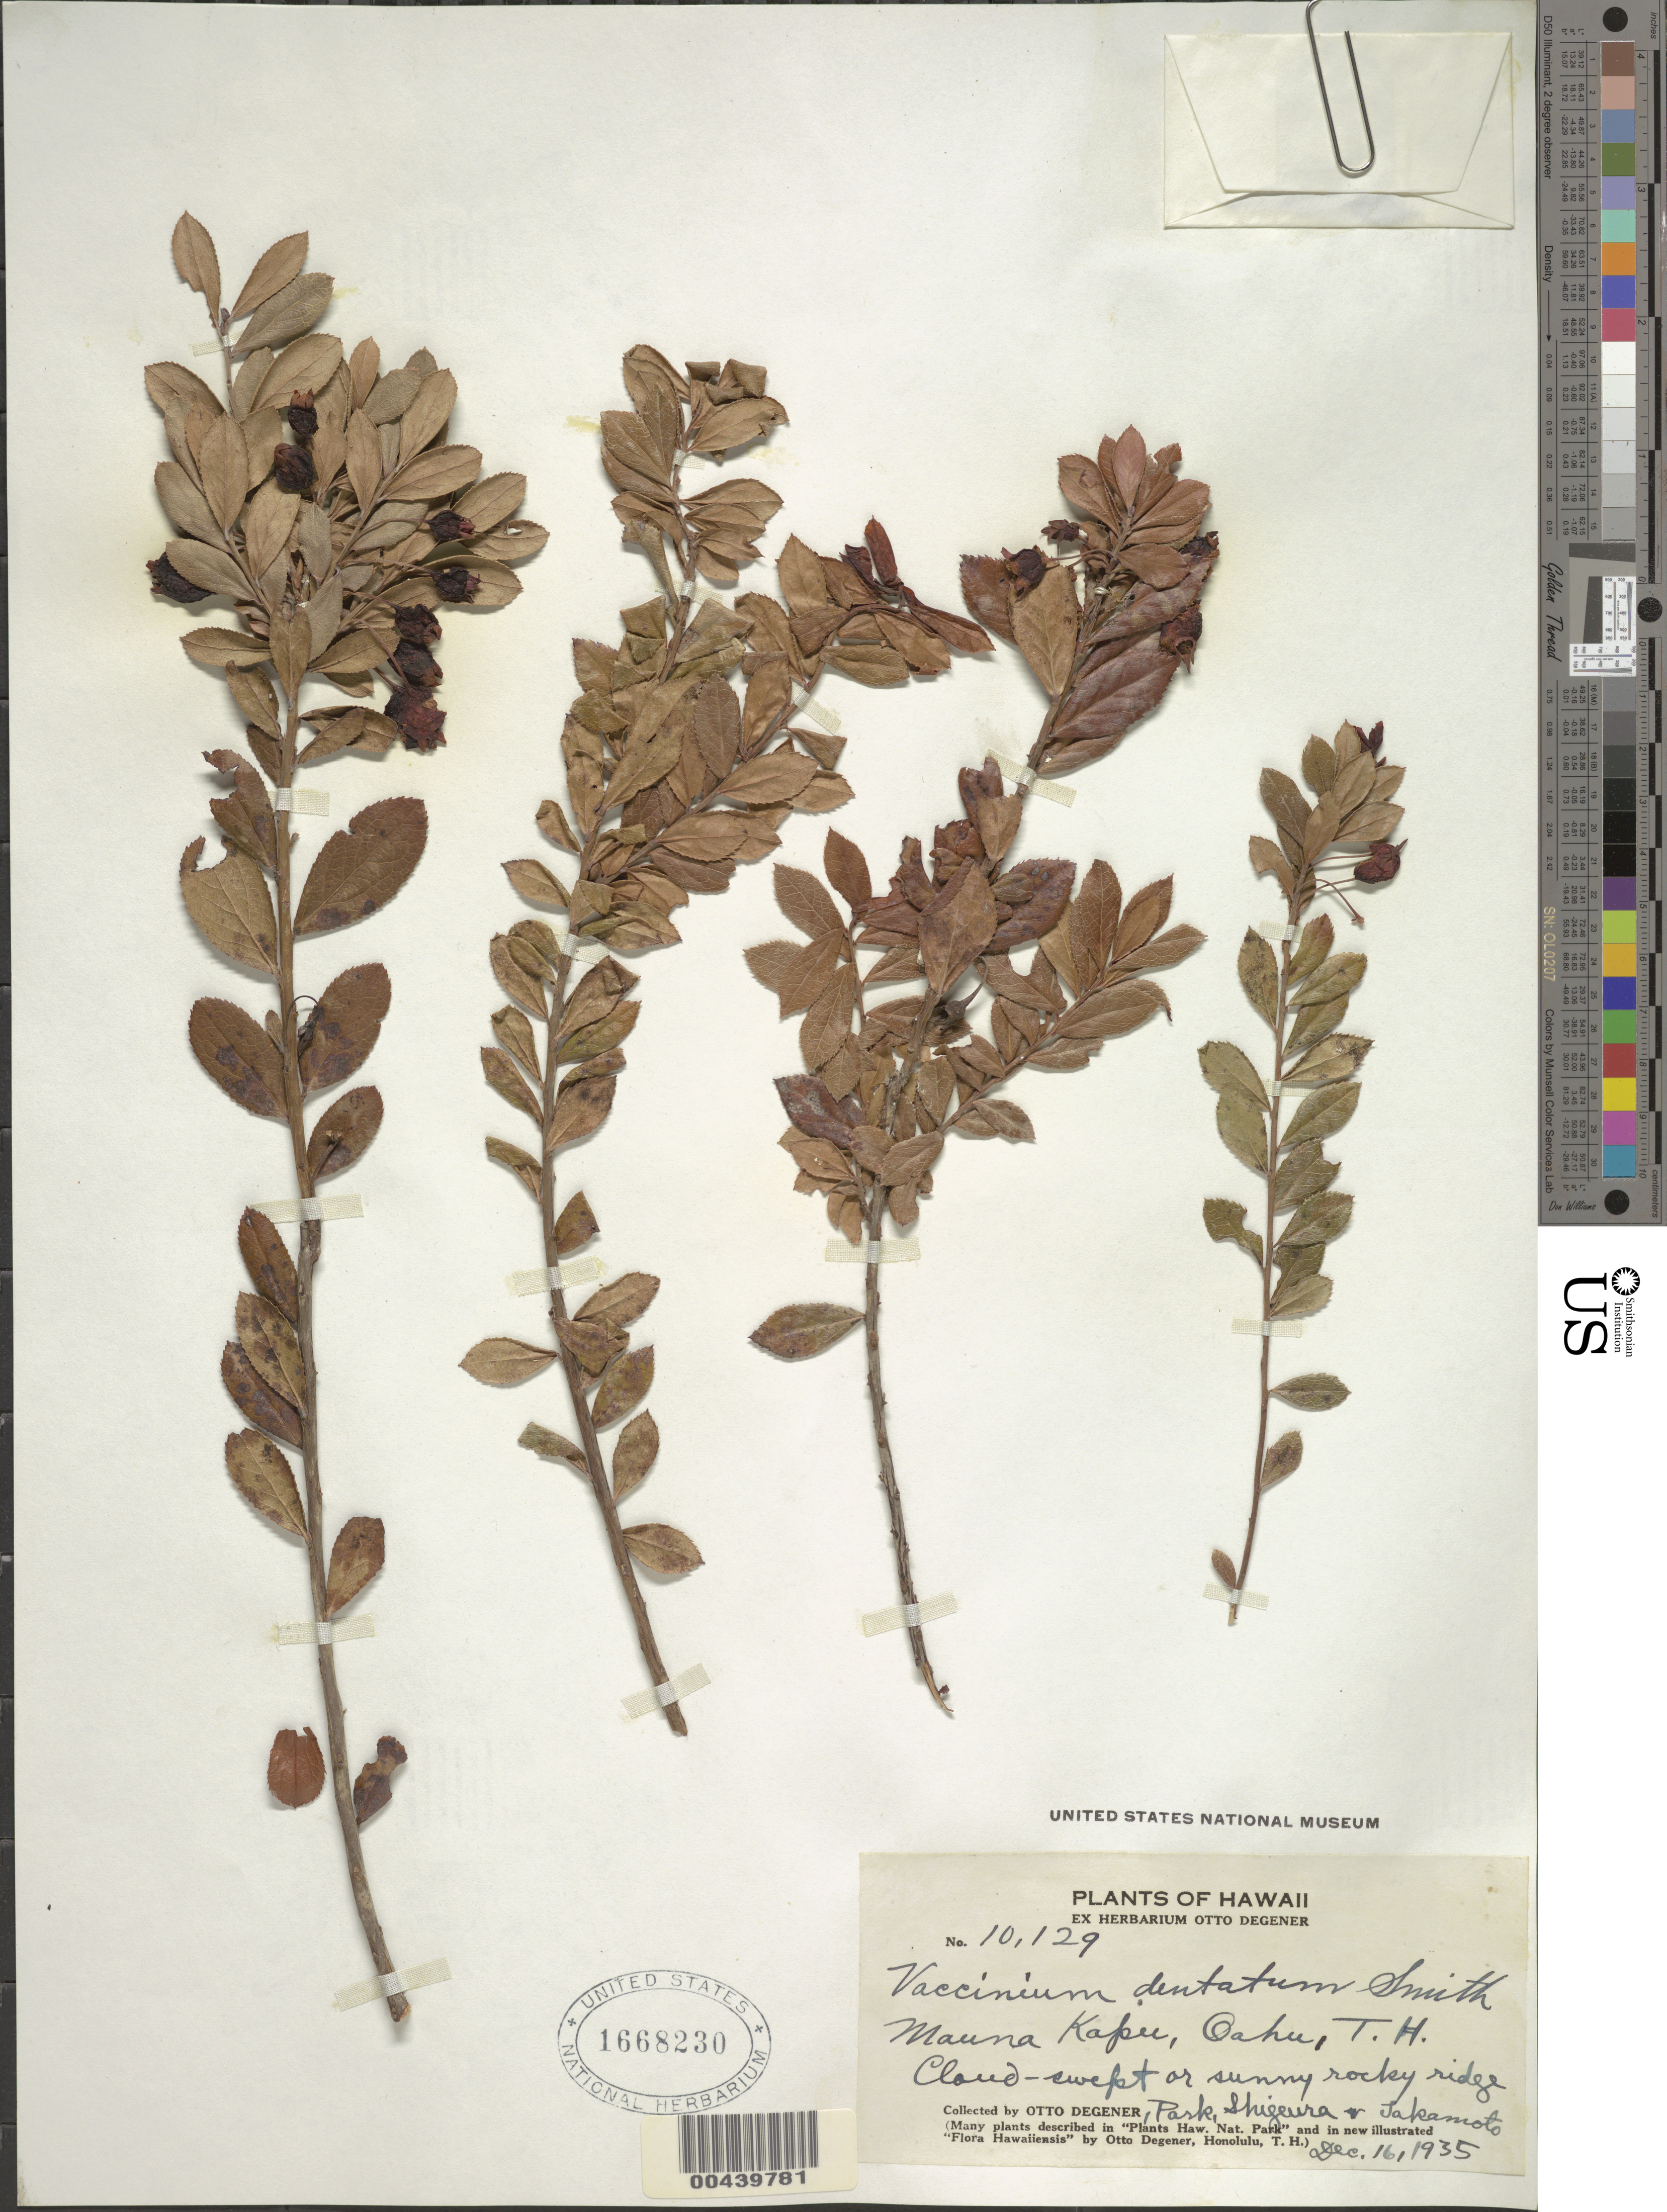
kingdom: Plantae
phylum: Tracheophyta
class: Magnoliopsida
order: Ericales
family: Ericaceae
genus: Vaccinium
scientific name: Vaccinium dentatum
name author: Sm.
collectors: O. Degener, Park, -. Shigeura & -. Takamoto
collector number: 10129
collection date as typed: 16 Dec 1935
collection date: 1935-12-16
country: United States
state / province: Hawaii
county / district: Honolulu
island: Oahu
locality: Mauna Kapu, ridge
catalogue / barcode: US 1668230